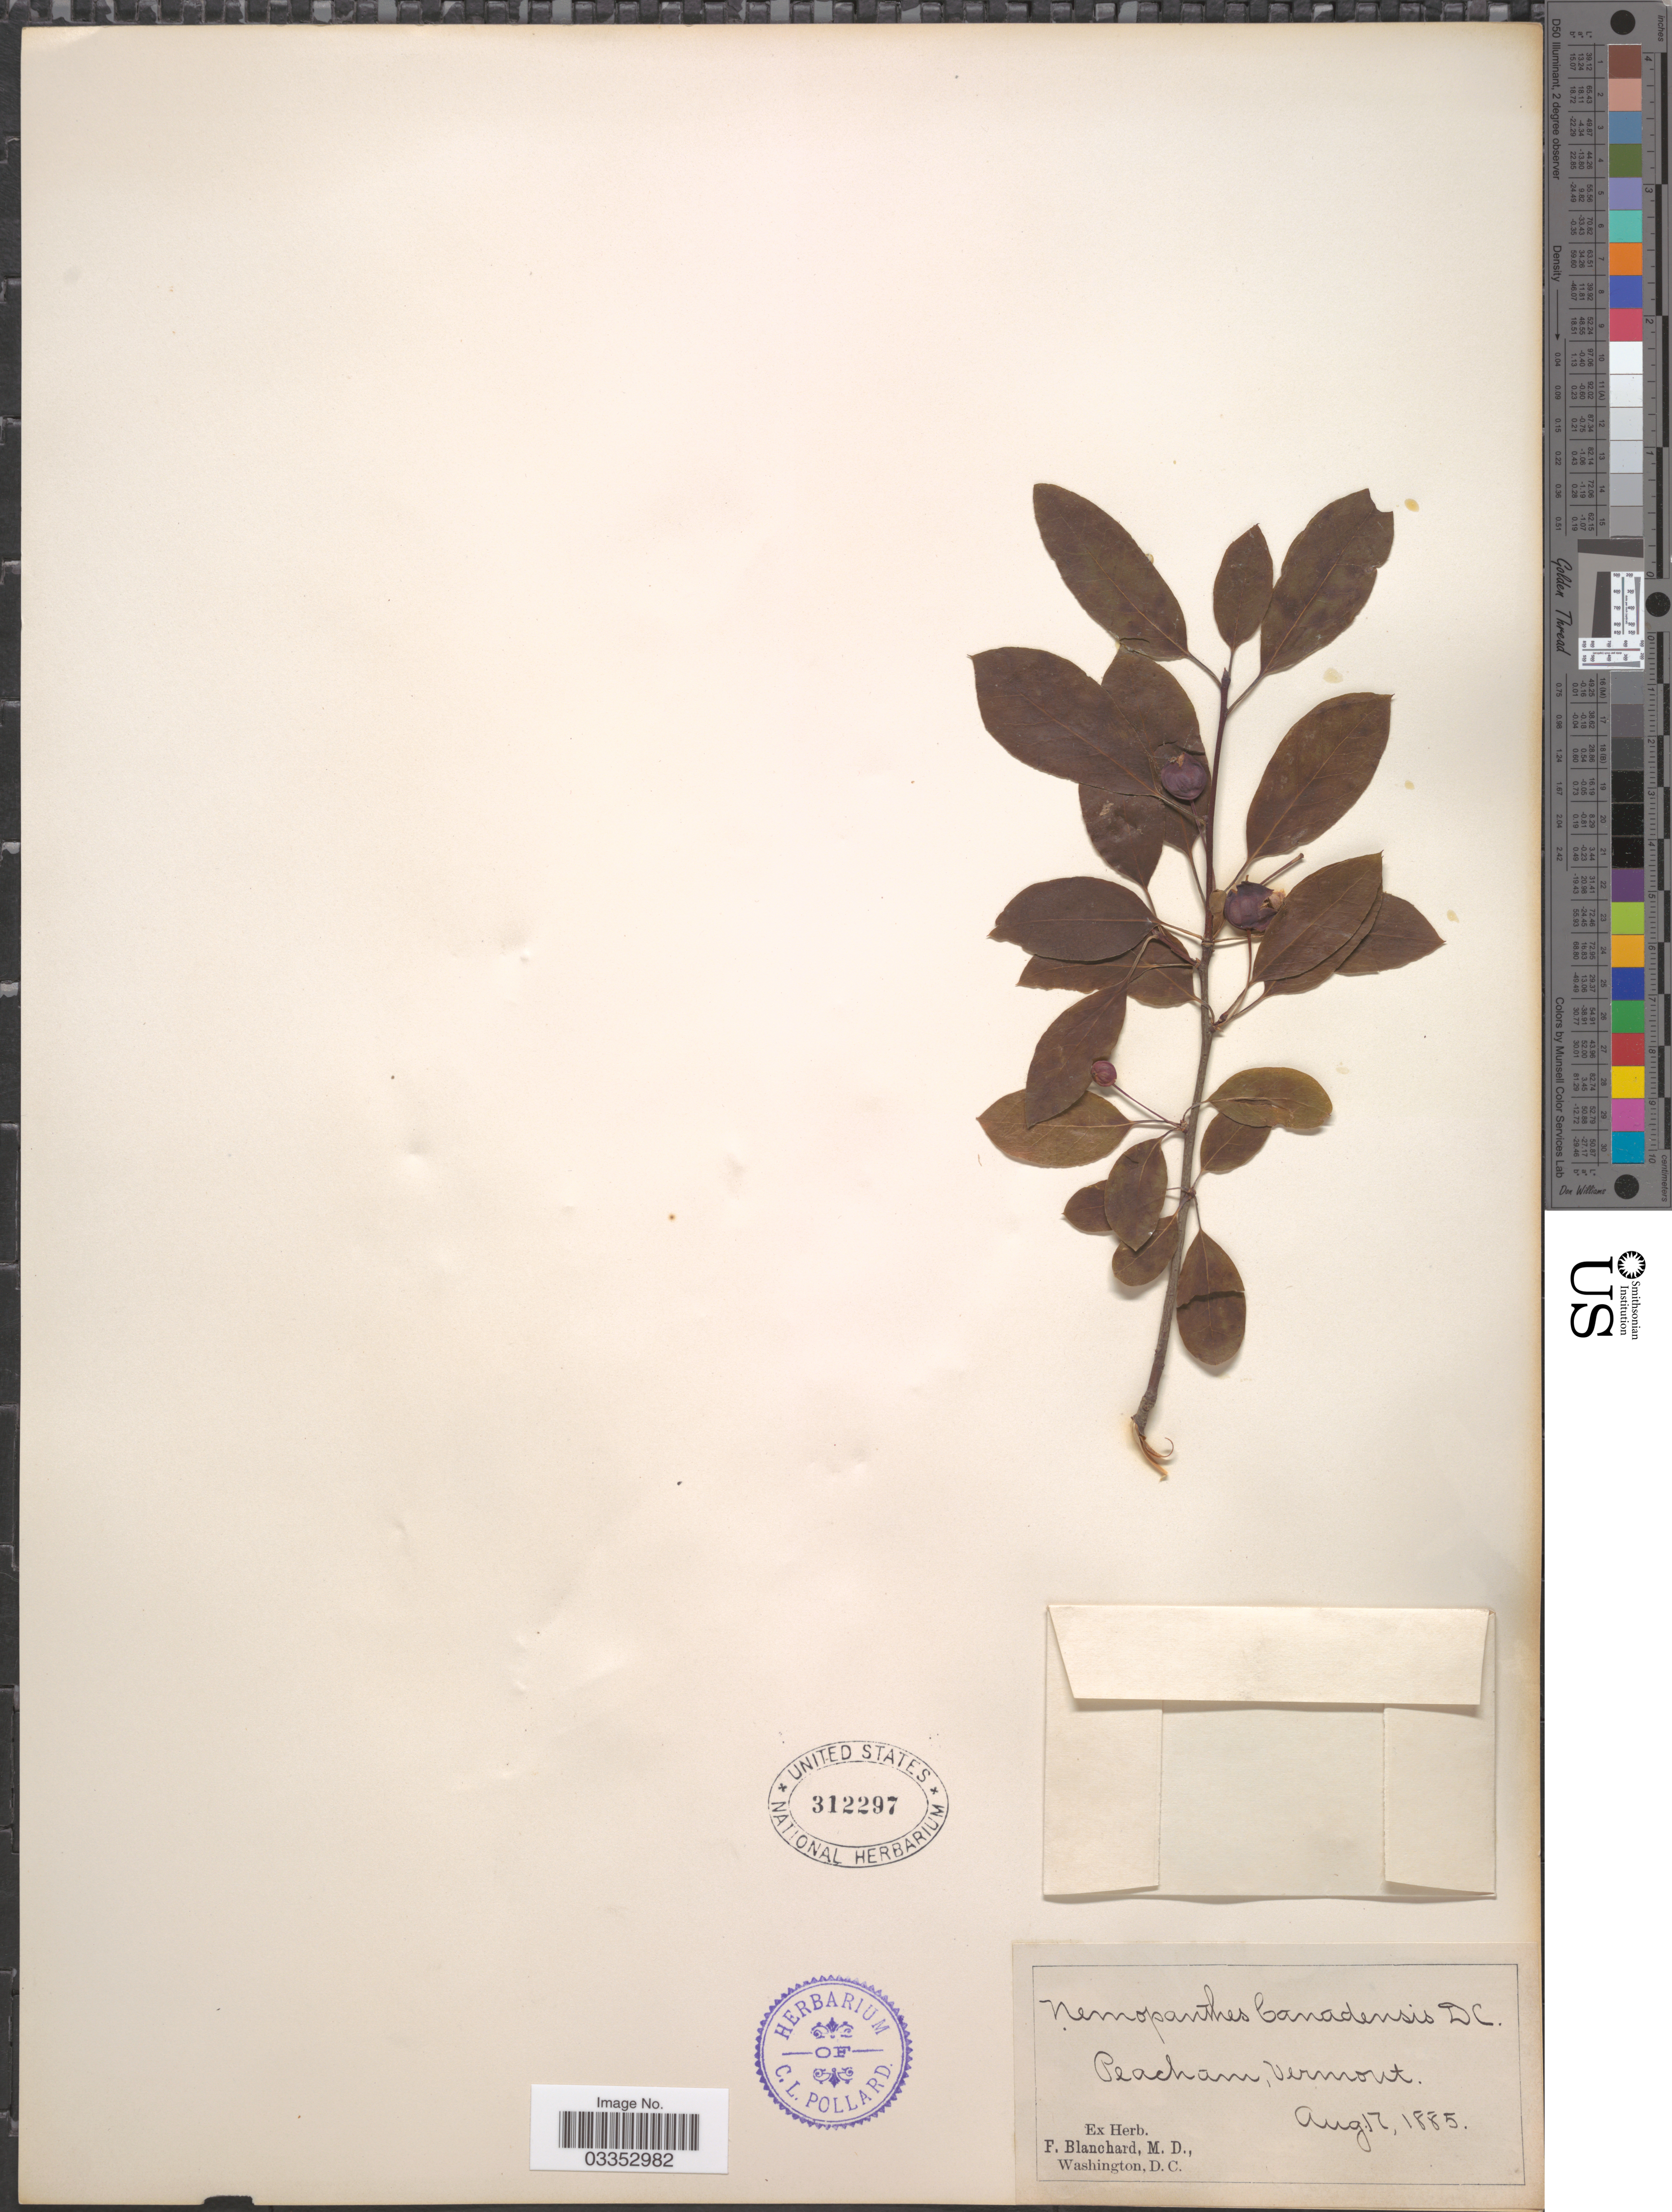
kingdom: Plantae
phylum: Tracheophyta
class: Magnoliopsida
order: Aquifoliales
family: Aquifoliaceae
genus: Nemopanthus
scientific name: Nemopanthus mucronatus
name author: (L.) Trel.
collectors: ex herb. F. Blanchard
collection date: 1885-08-17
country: United States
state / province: Vermont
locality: Peacham.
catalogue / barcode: US 312297